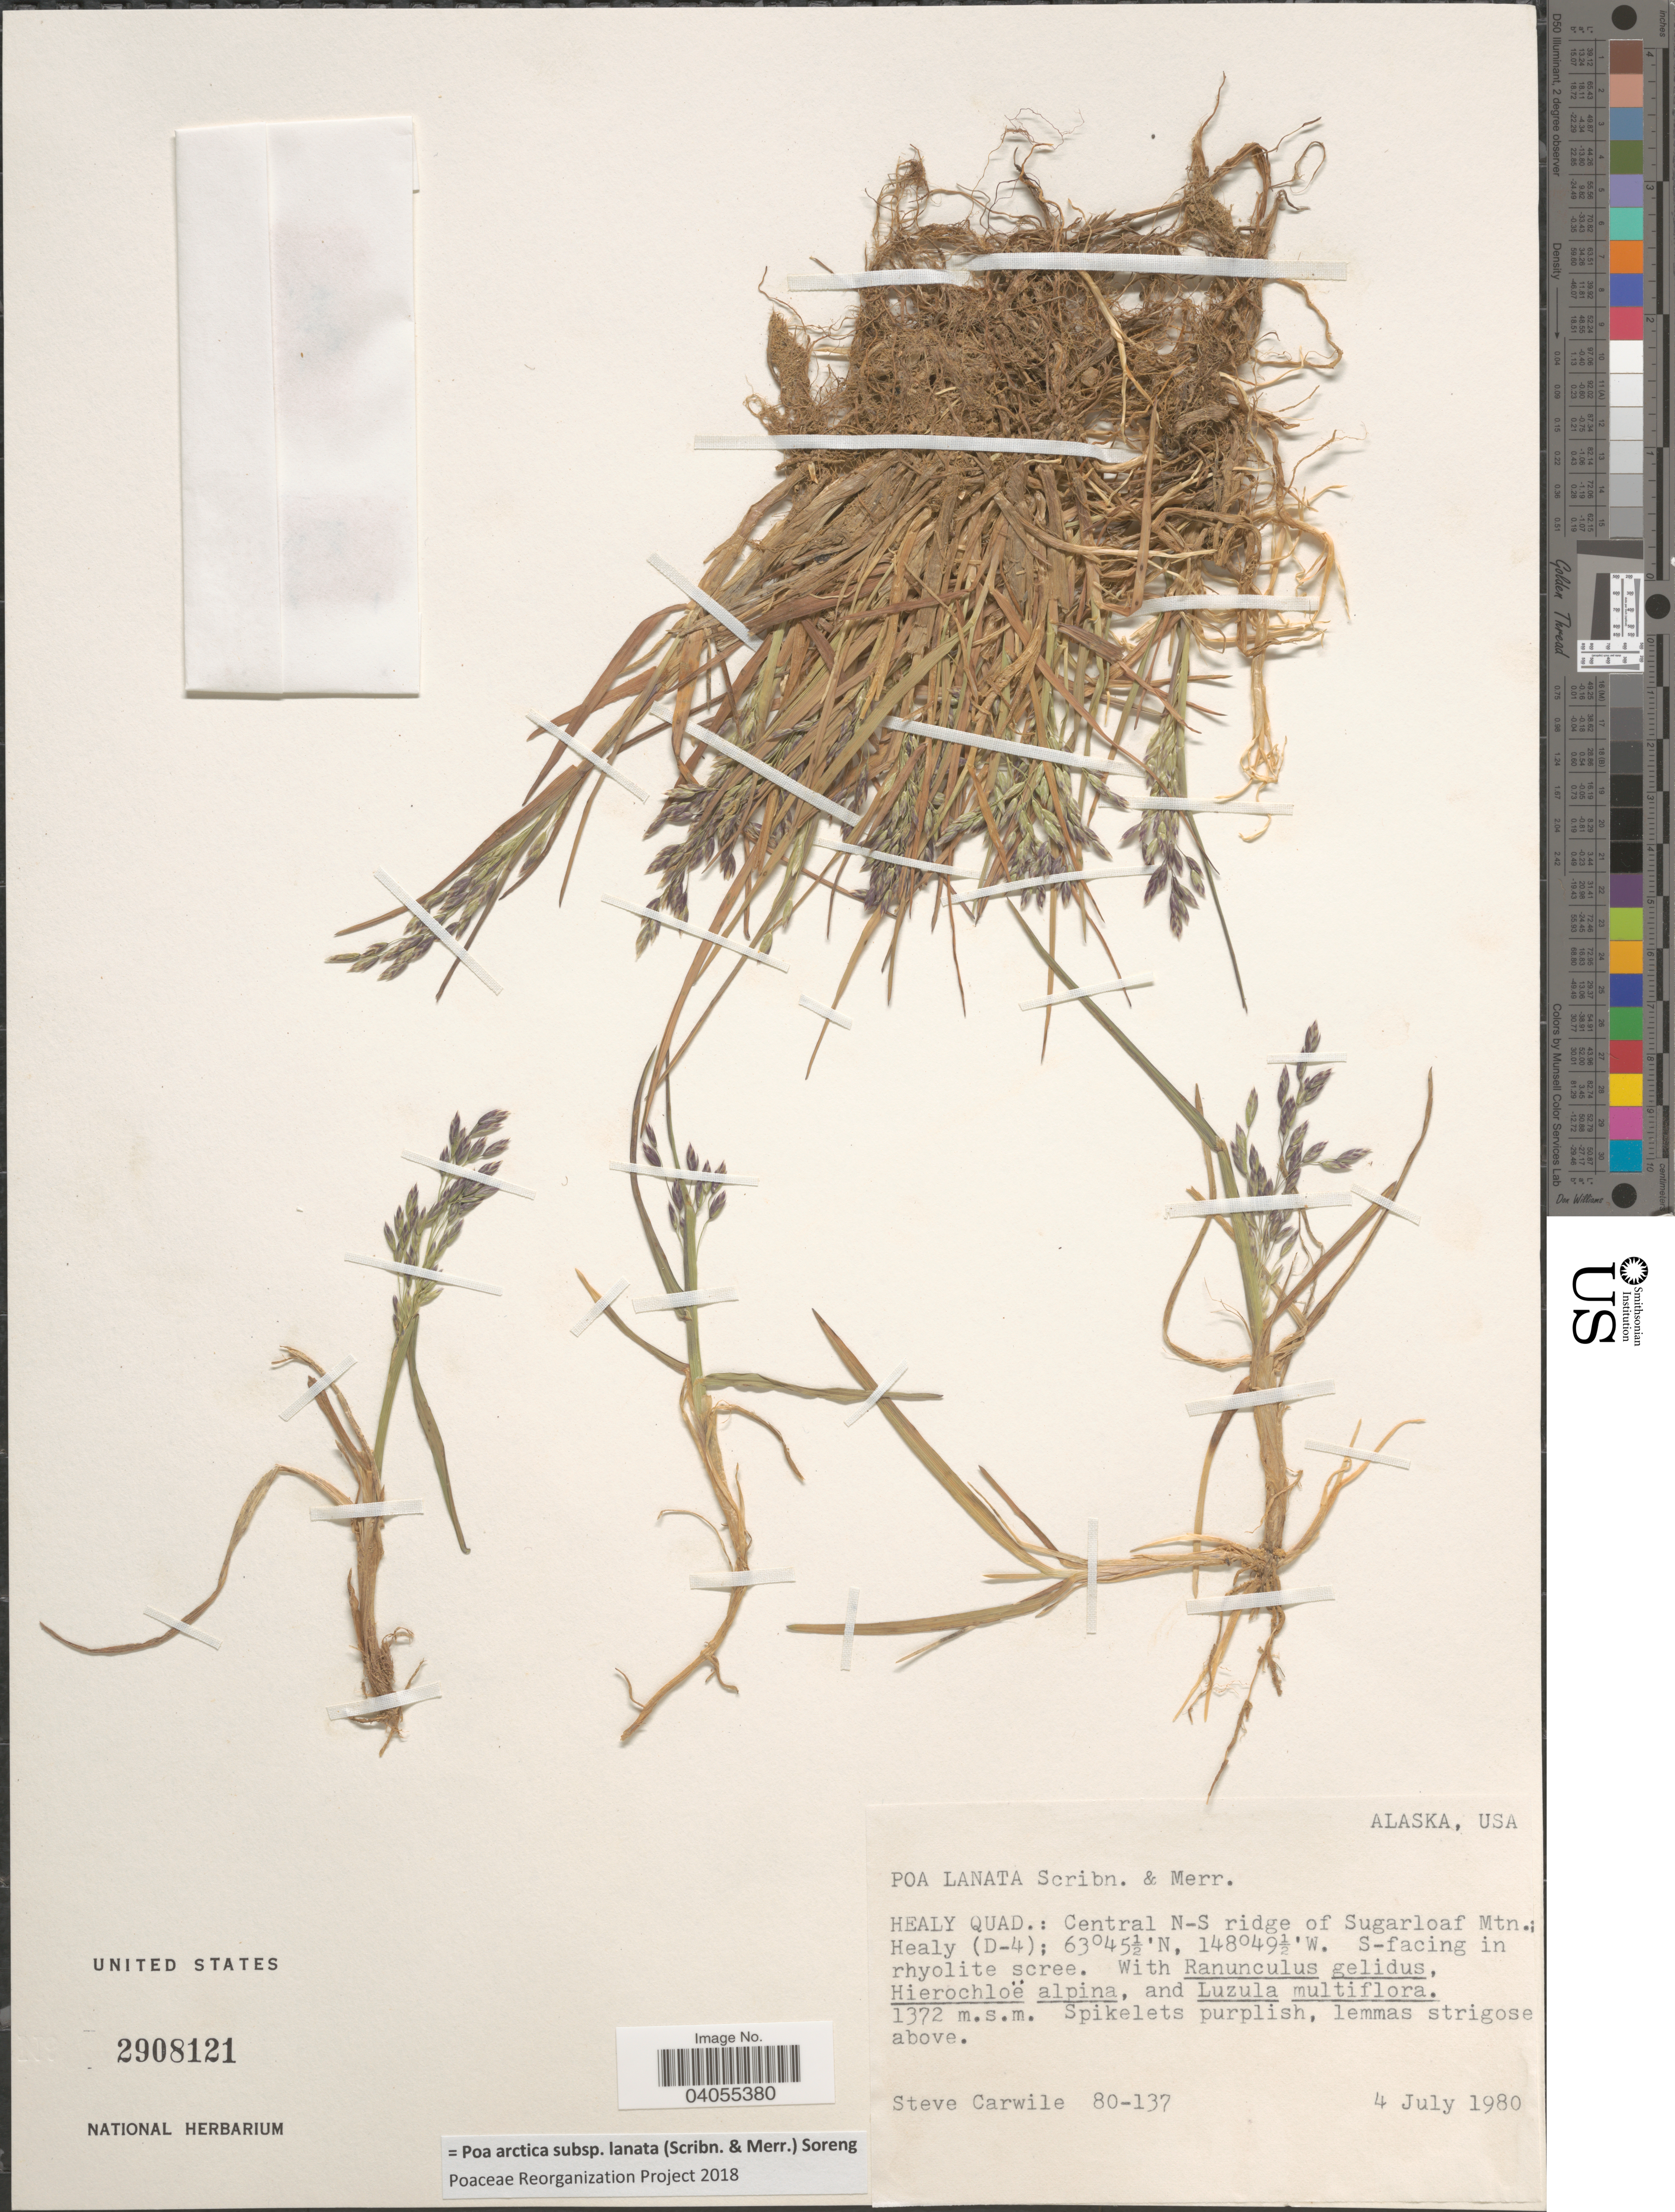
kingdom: Plantae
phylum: Tracheophyta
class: Liliopsida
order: Poales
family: Poaceae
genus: Poa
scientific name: Poa arctica subsp. lanata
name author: (Scribn. & Merr.) Soreng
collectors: S. Carwile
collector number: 80-137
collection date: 1980-07-04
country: United States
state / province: Alaska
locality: Healy Quad.: Central N-S ridge of Sugarloaf Mtn. Healy (D-4); S-facing in rhyolite scree.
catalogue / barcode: US 2908121